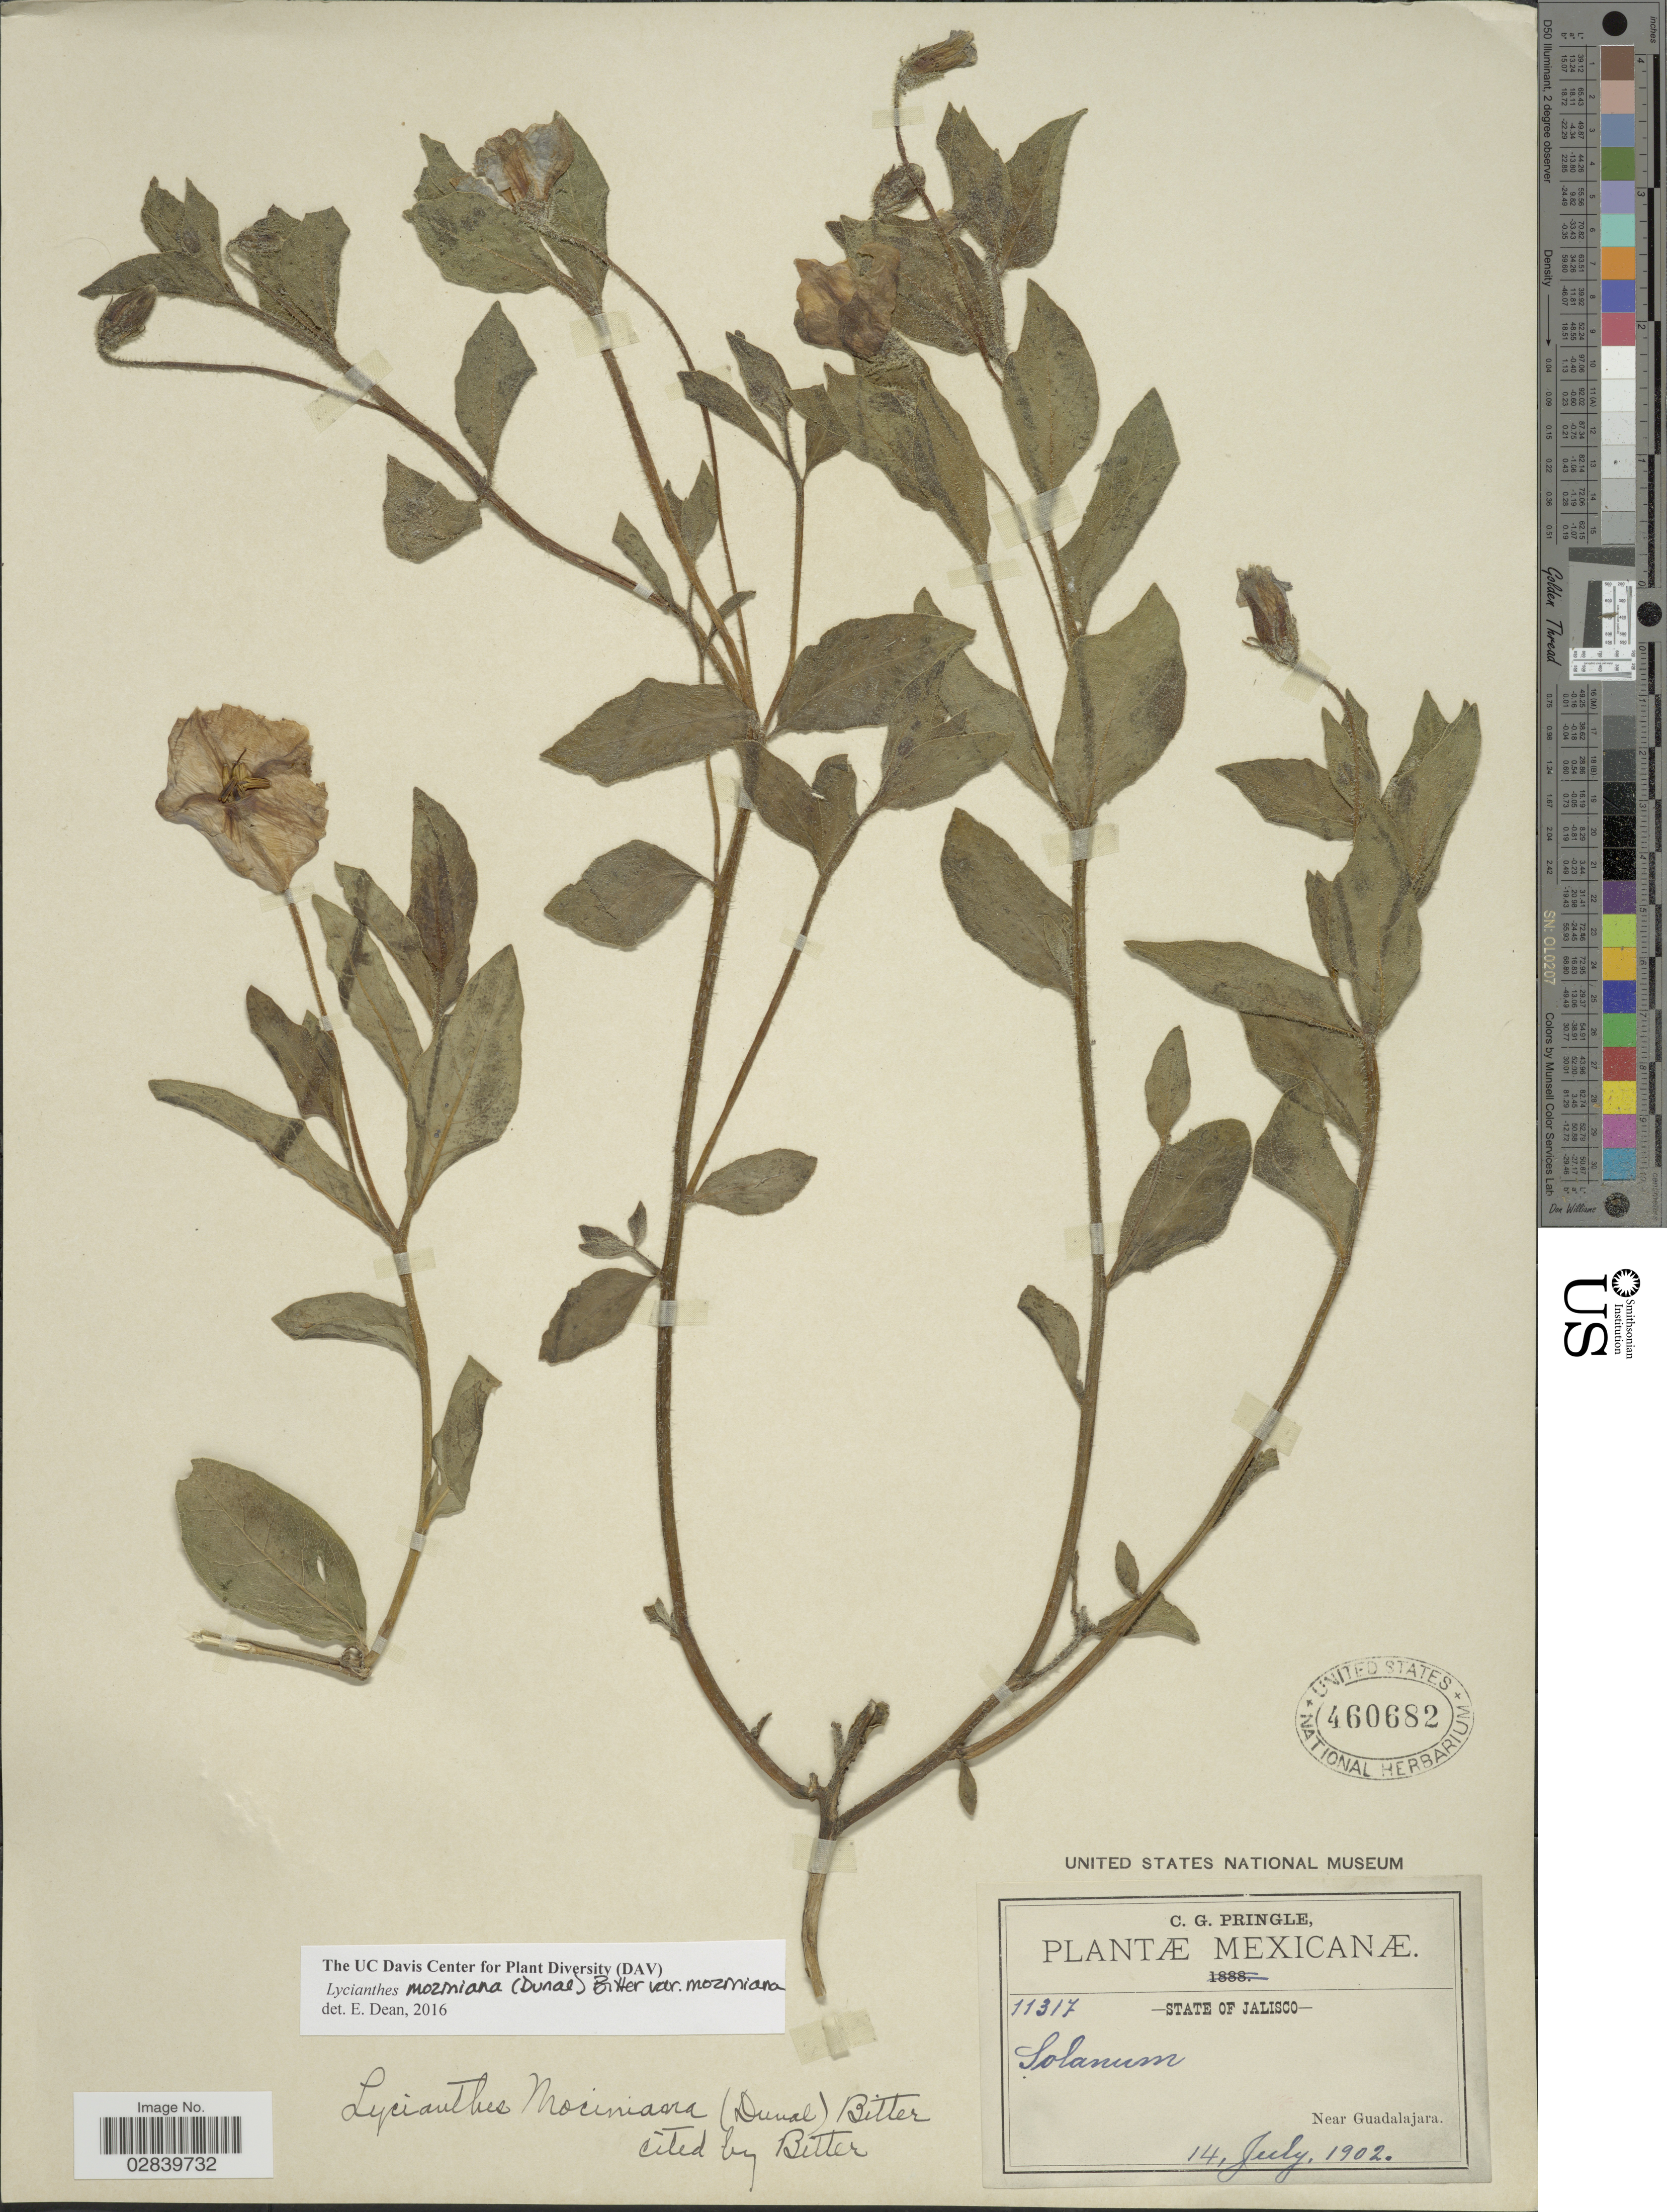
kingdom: Plantae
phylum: Tracheophyta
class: Magnoliopsida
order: Solanales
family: Solanaceae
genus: Lycianthes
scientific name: Lycianthes moziniana var. oaxacana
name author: E. Dean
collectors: C. G. Pringle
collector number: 11317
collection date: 1902-07-14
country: Mexico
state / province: Jalisco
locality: Near Gyadalajara.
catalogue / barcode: US 460682